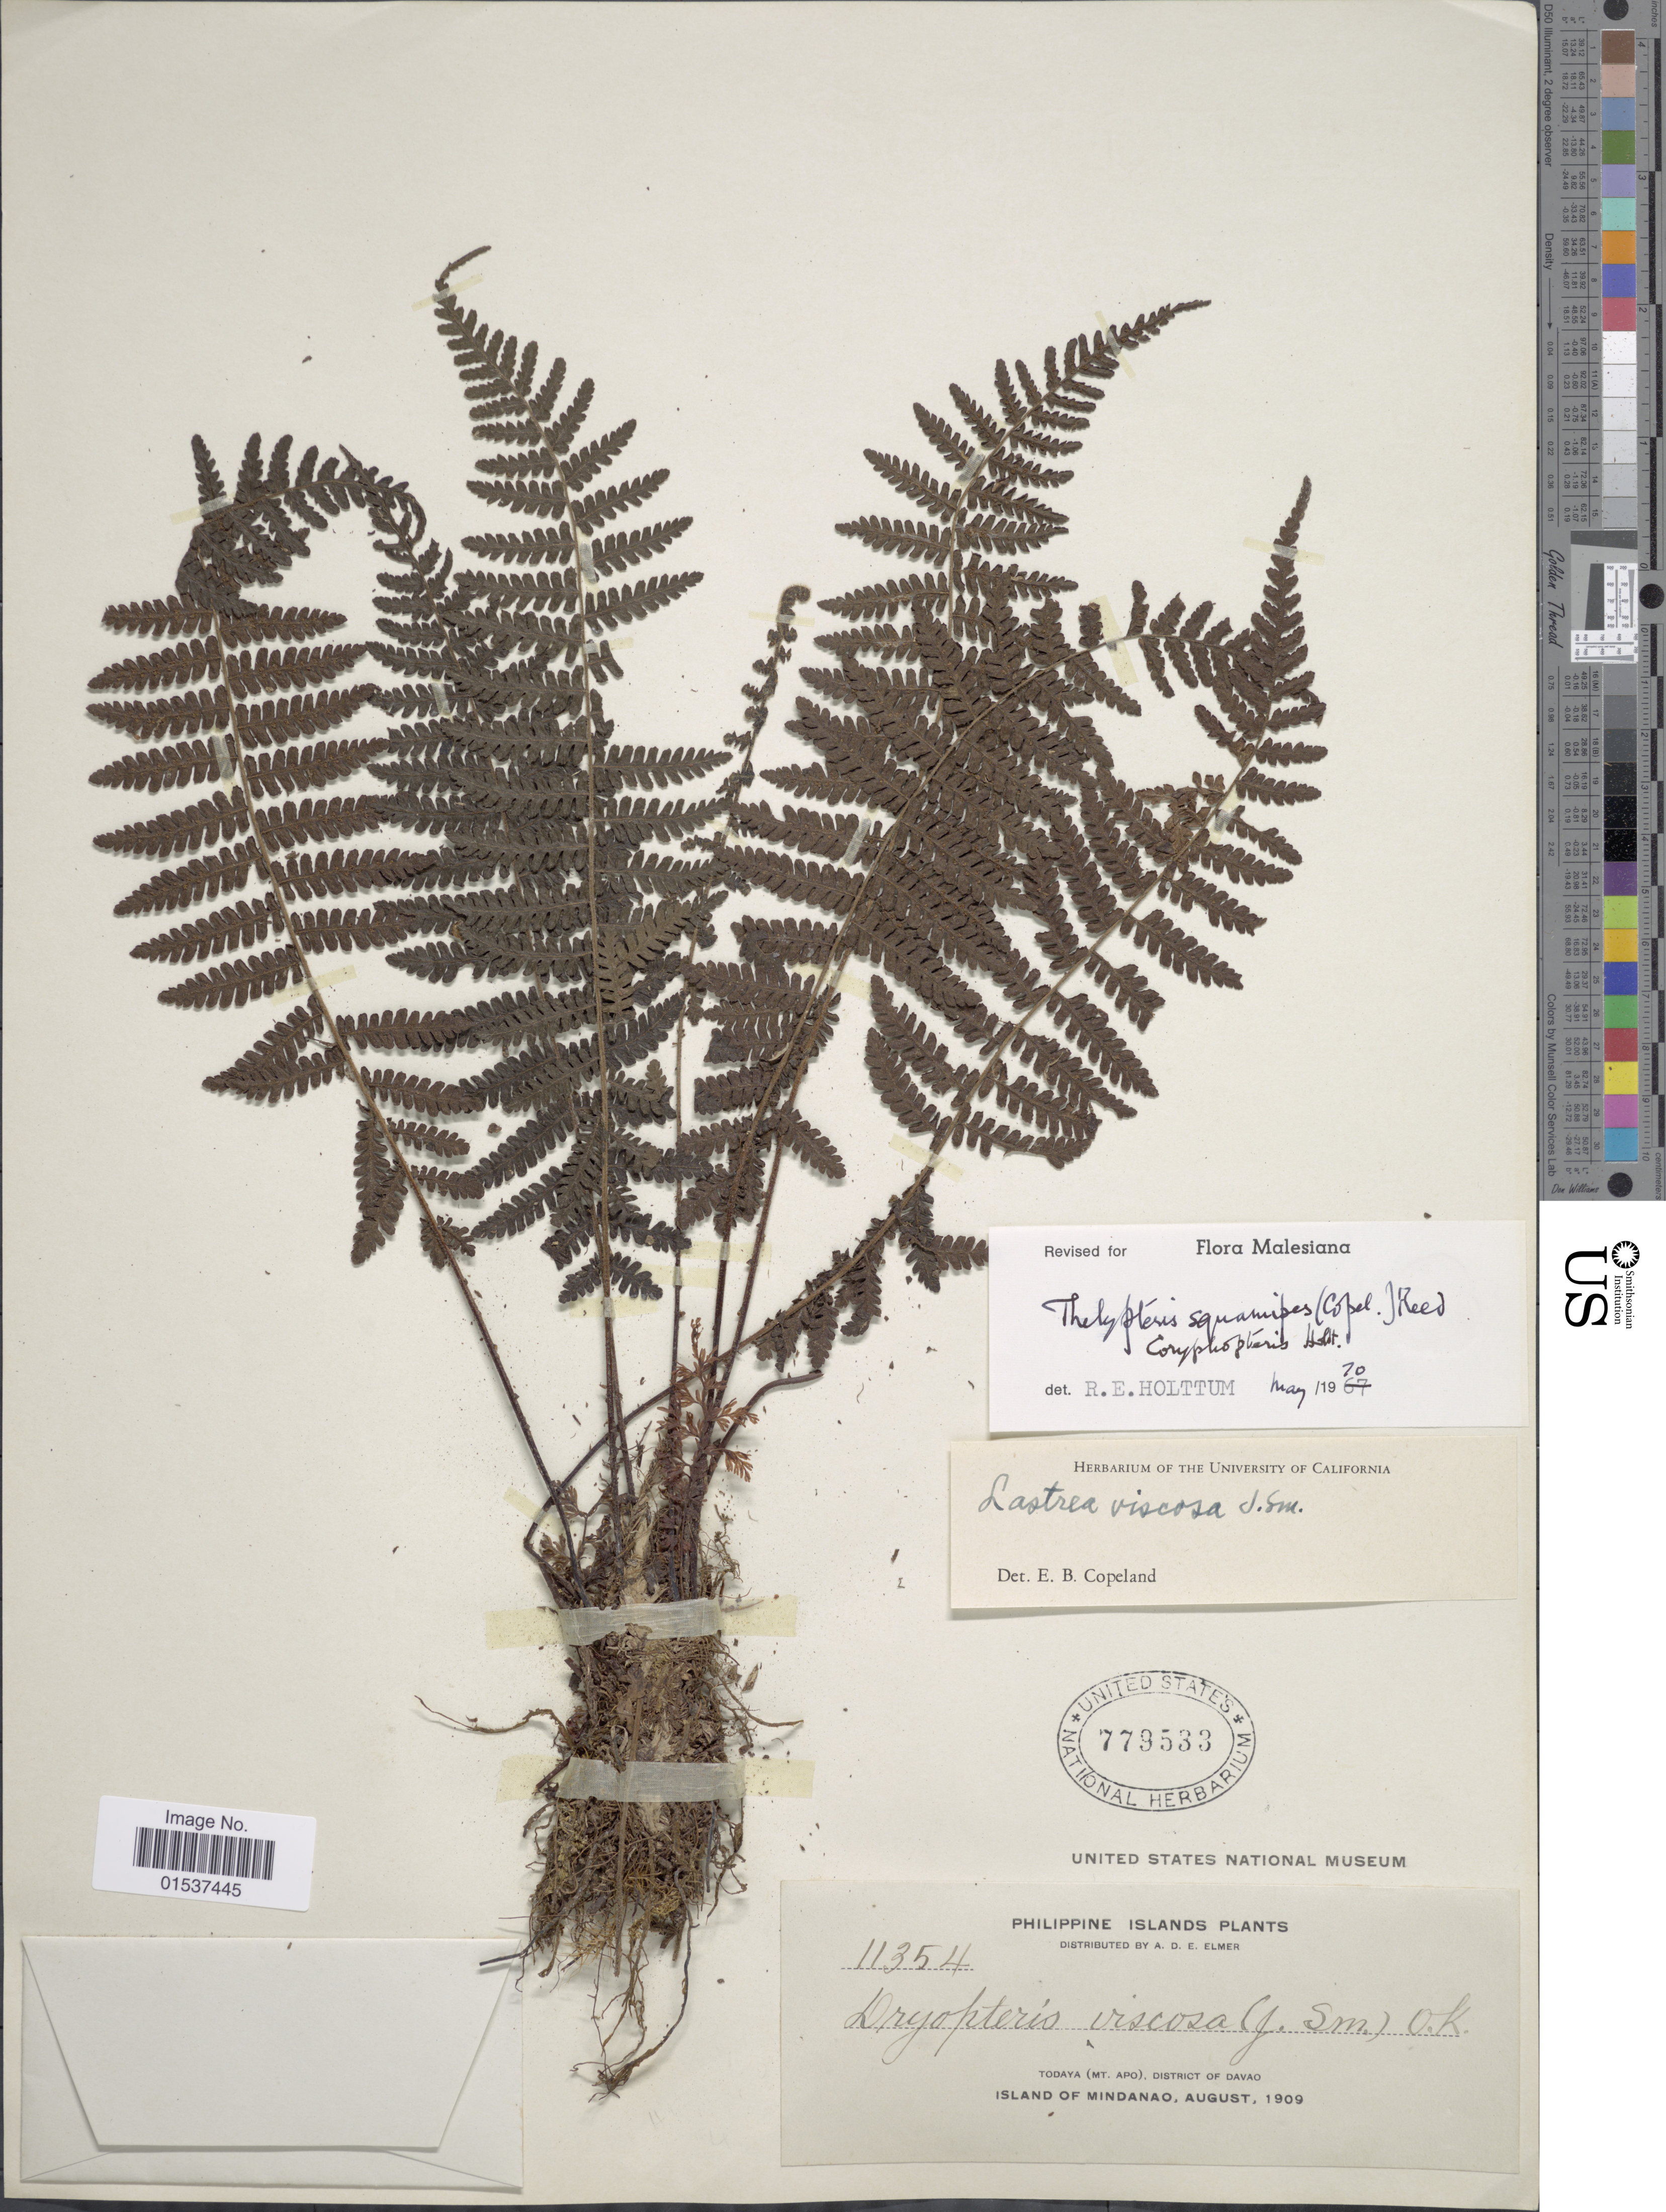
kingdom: Plantae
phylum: Tracheophyta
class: Polypodiopsida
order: Polypodiales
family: Thelypteridaceae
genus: Coryphopteris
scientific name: Coryphopteris squamipes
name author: (Copel.) Holttum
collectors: A. D. E. Elmer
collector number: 11354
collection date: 1909-08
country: Philippines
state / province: Davao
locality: Philippine Islands. Todaya (Mt. Apo), District of Davao. Island of Mindanao.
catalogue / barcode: US 779533